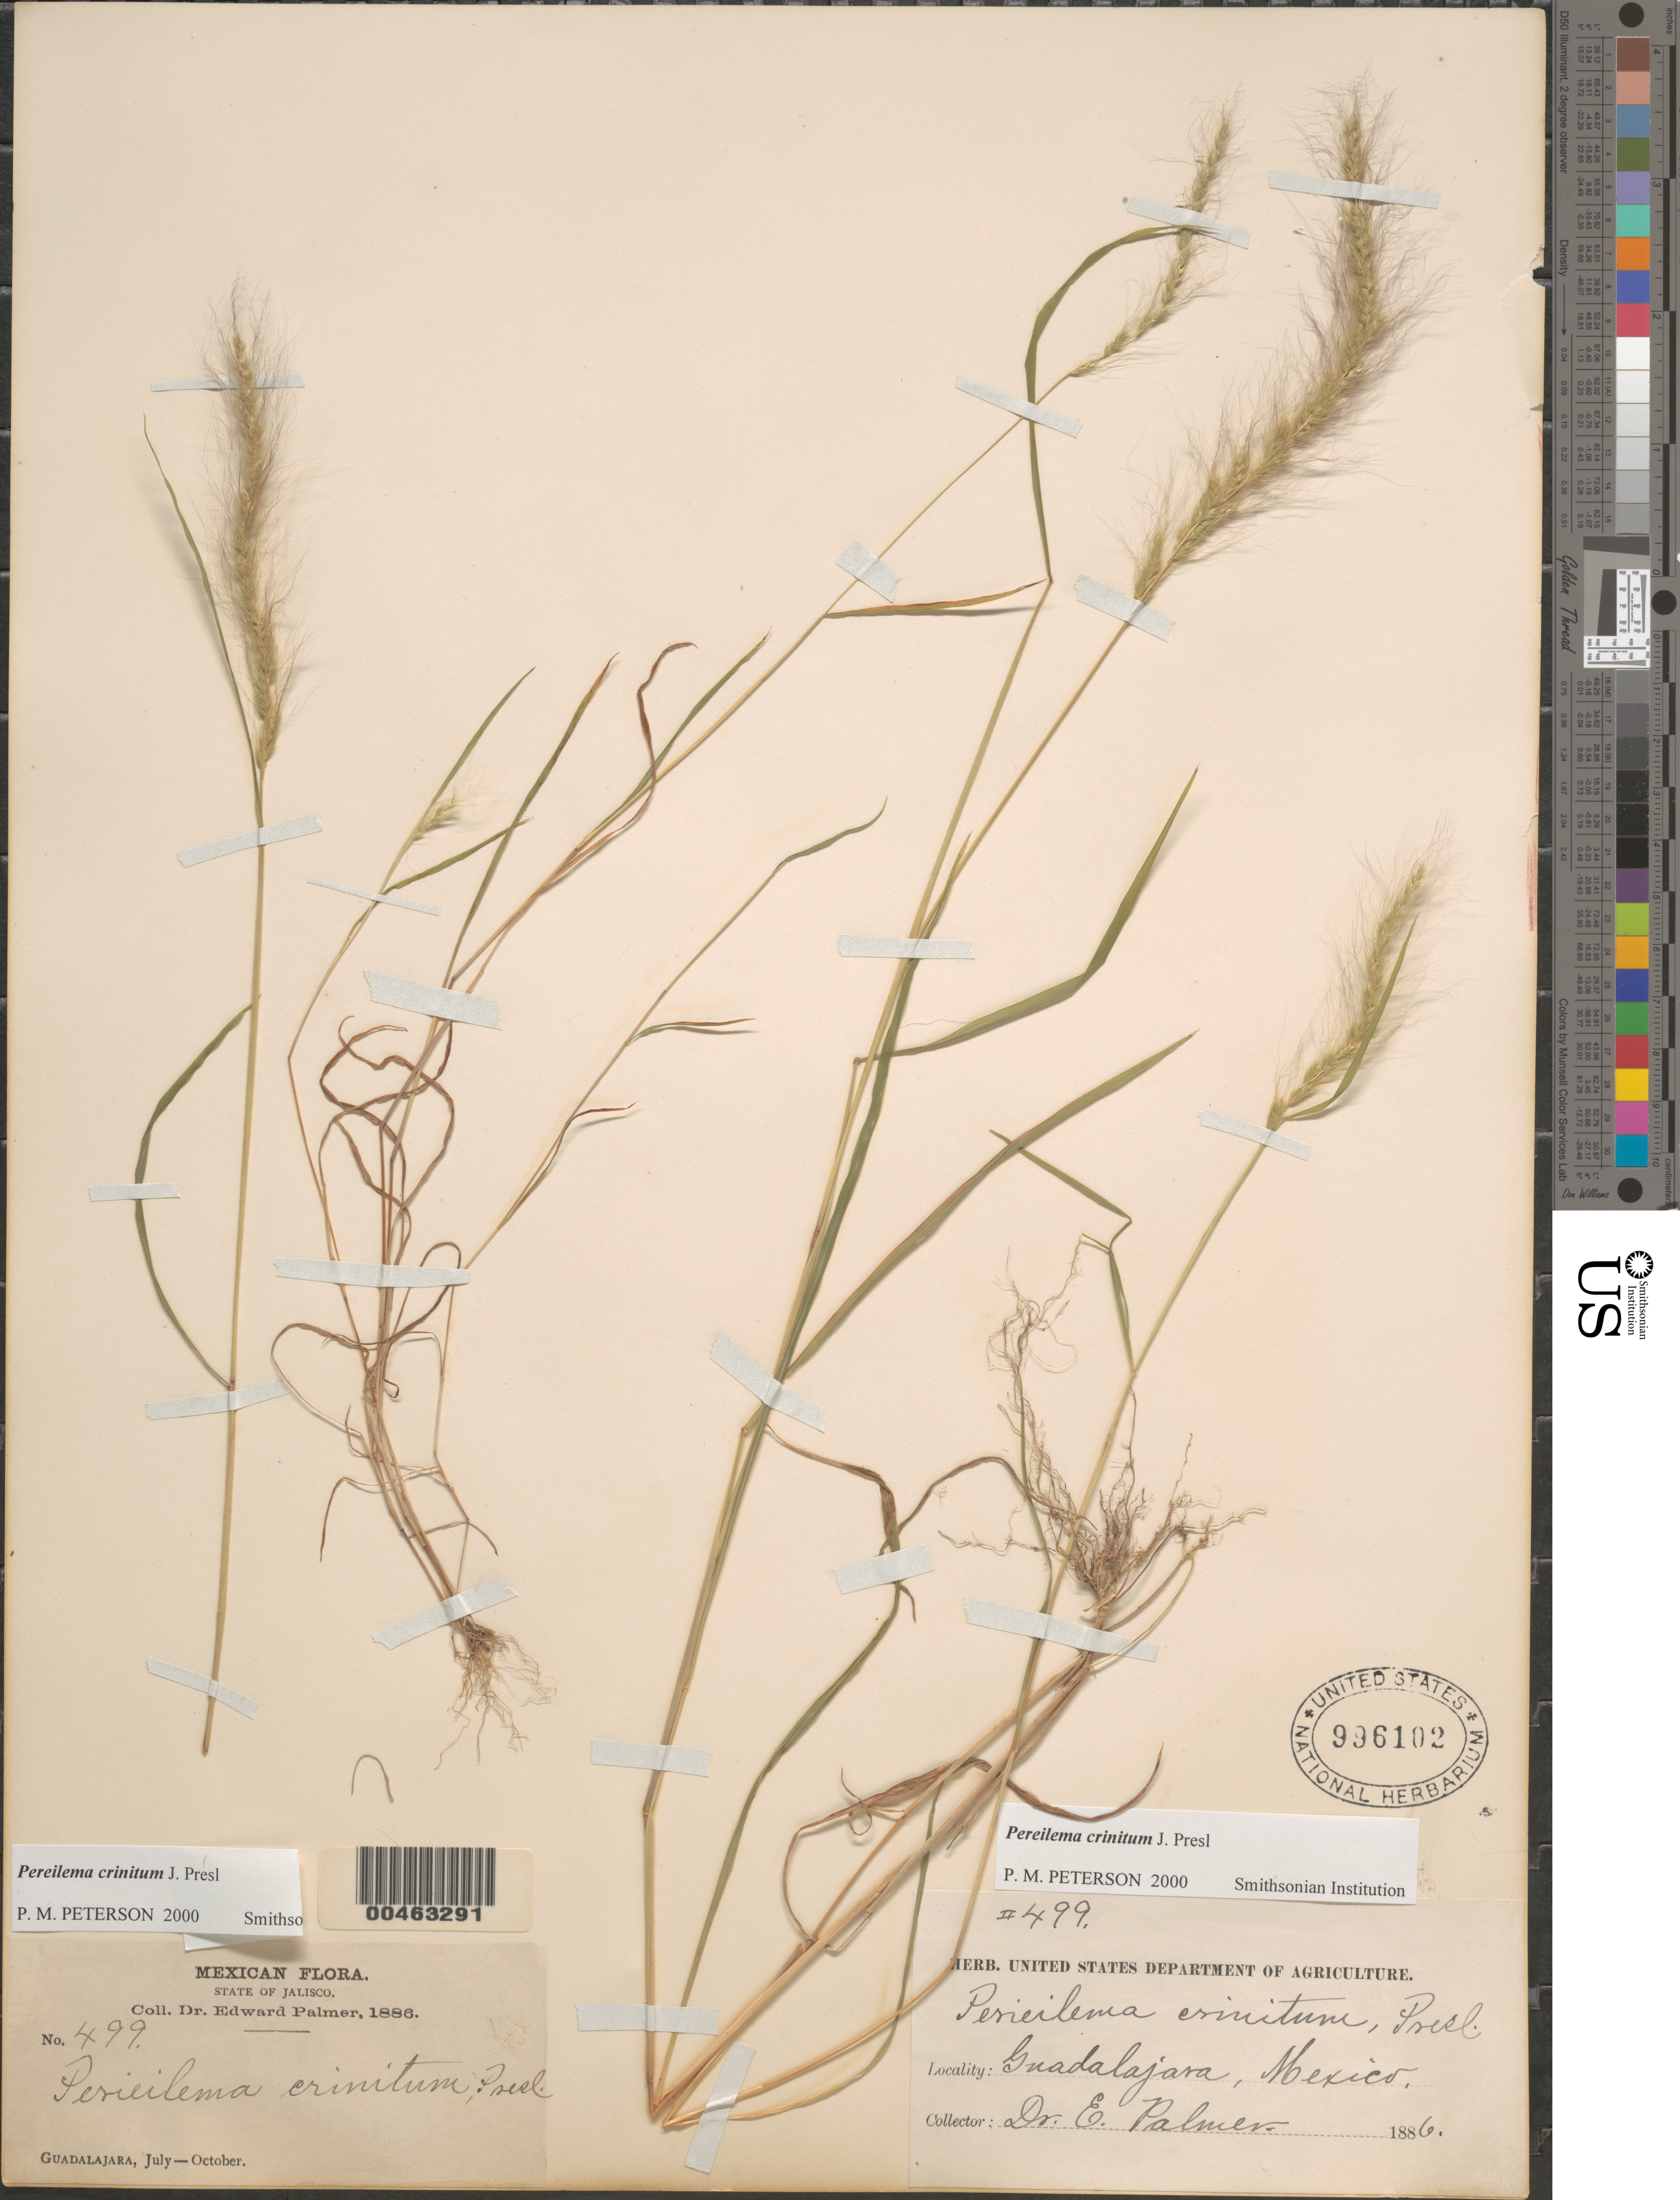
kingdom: Plantae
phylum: Tracheophyta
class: Liliopsida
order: Poales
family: Poaceae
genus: Pereilema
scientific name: Pereilema crinitum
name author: J. Presl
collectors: E. Palmer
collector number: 499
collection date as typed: Jul 1886 to Oct 1886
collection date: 1886-07/1886-10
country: Mexico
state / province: Jalisco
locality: Guadalajara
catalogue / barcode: US 996102